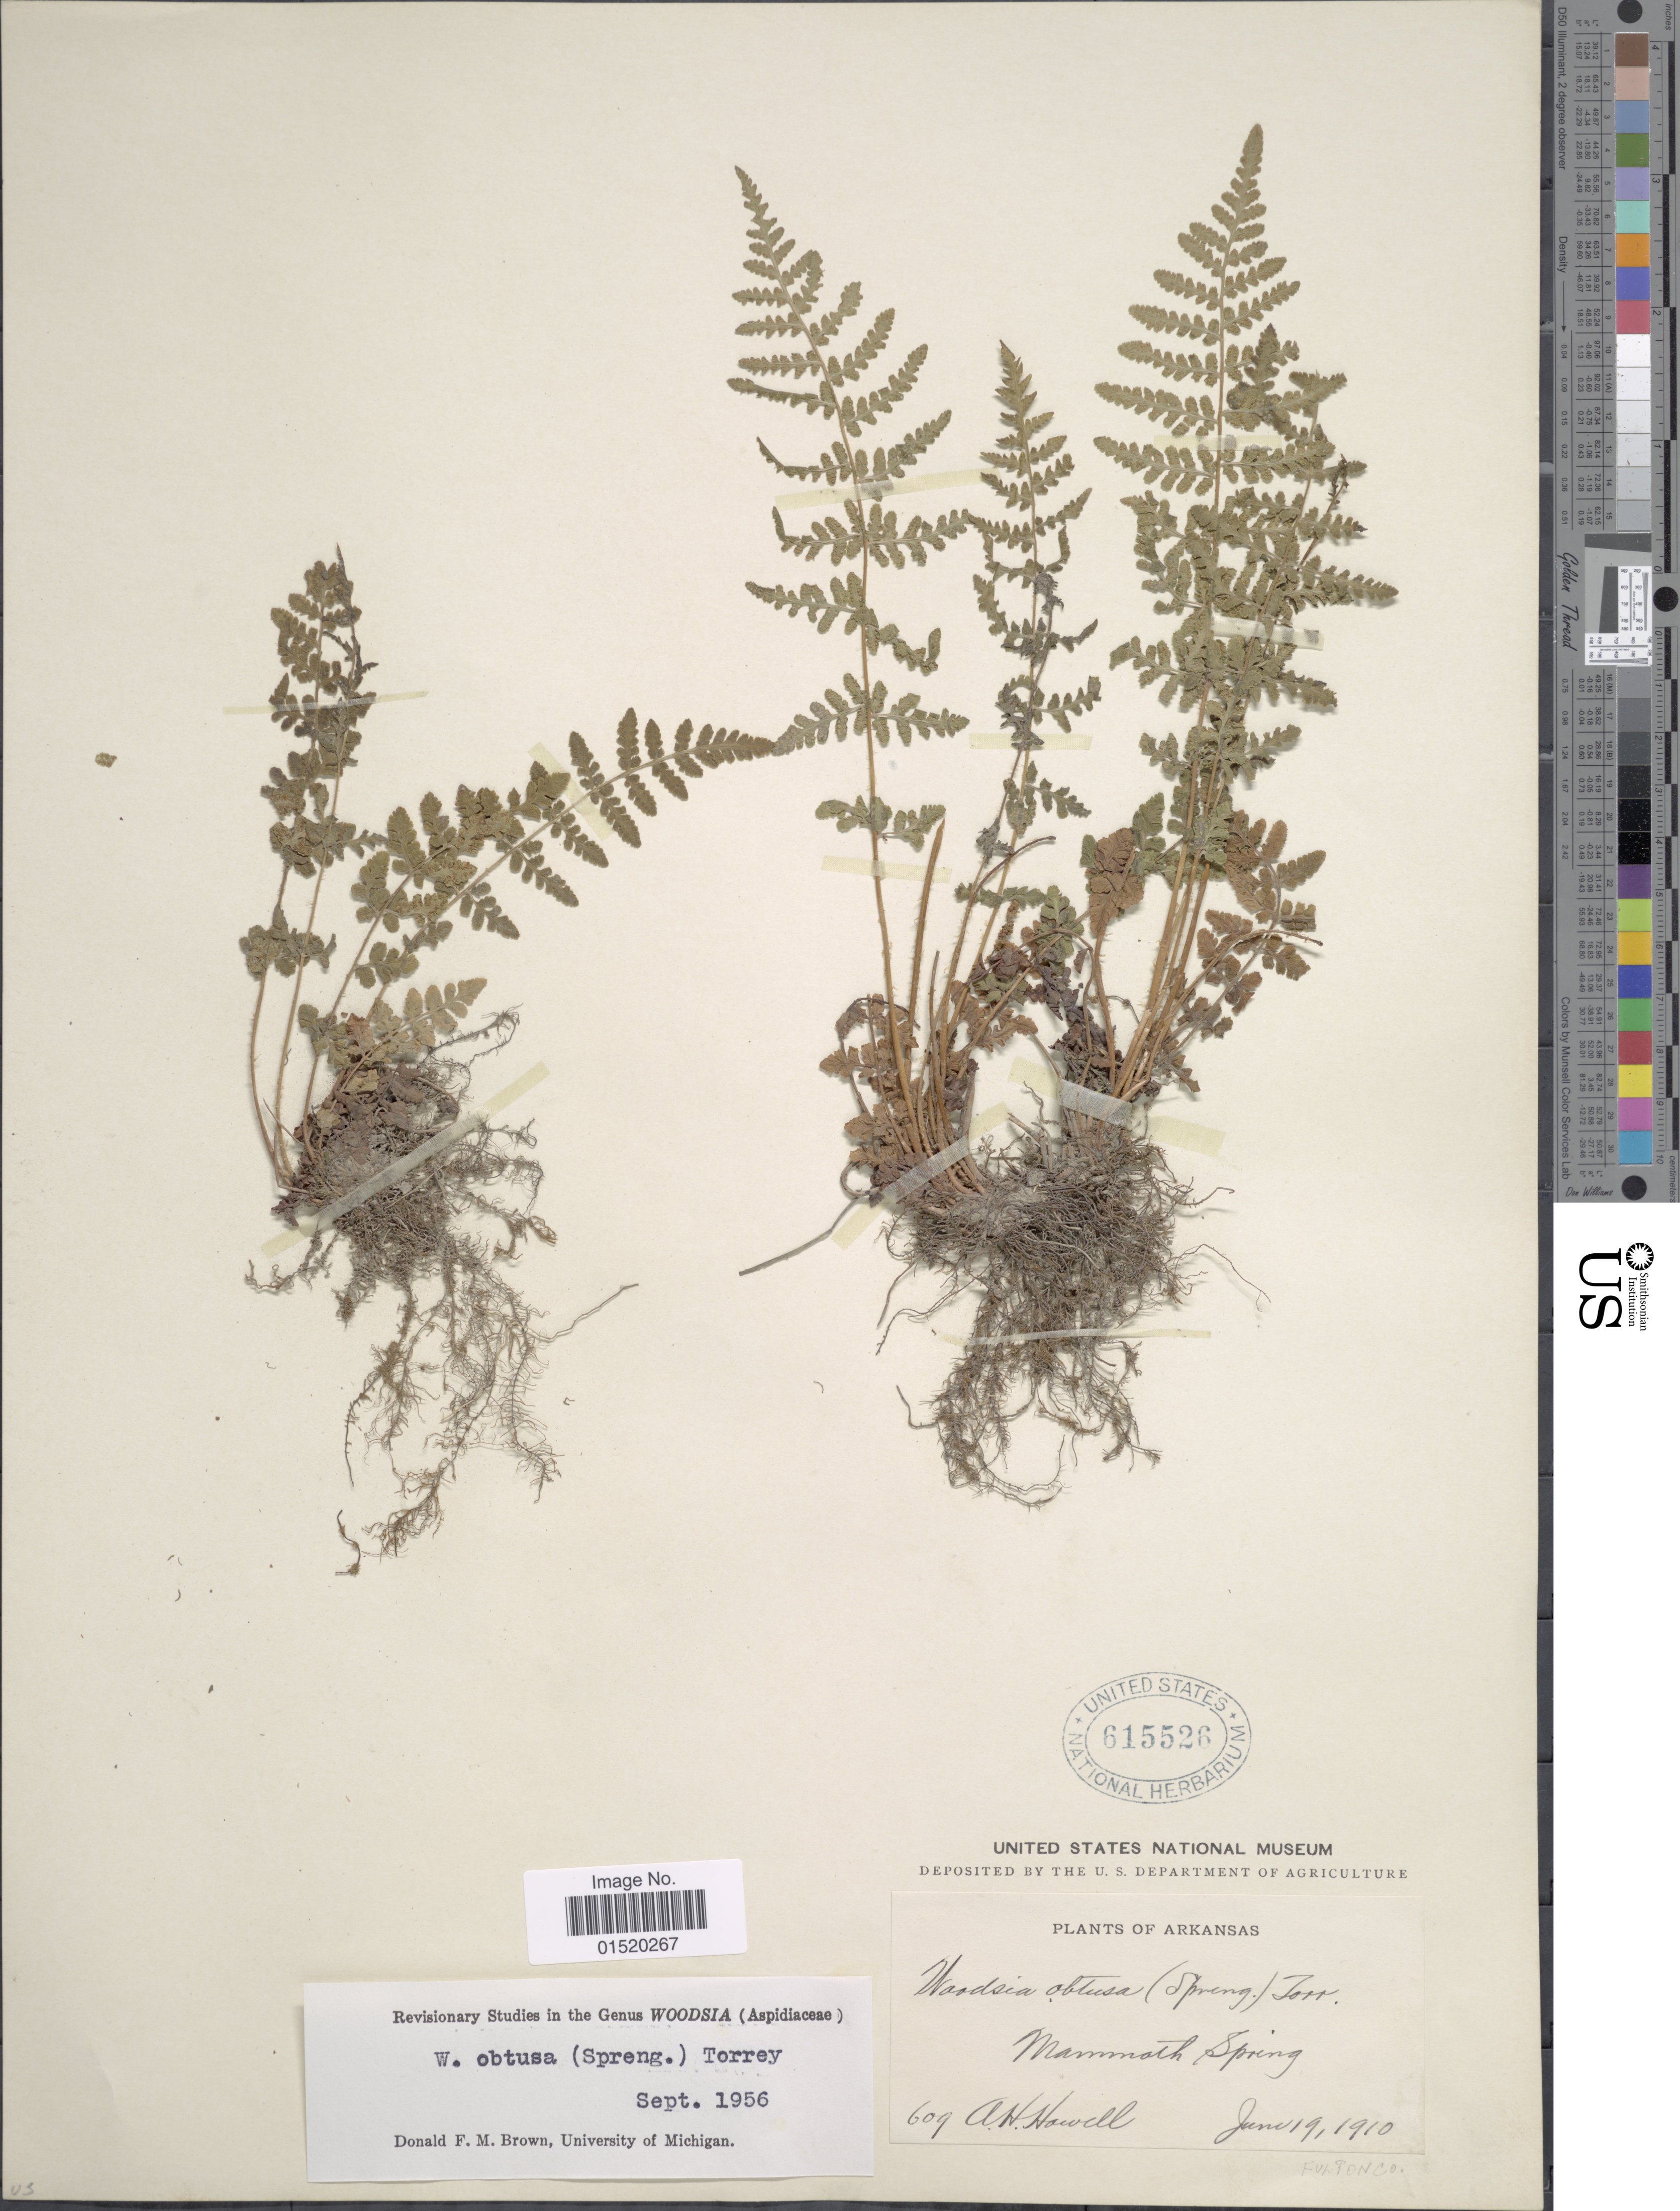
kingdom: Plantae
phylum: Tracheophyta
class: Polypodiopsida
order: Polypodiales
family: Woodsiaceae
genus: Woodsia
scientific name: Woodsia obtusa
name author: (Spreng.) Torr.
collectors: A. Howell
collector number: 609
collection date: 1910-06-19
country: United States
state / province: Arkansas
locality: Mammoth Spring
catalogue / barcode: US 615526